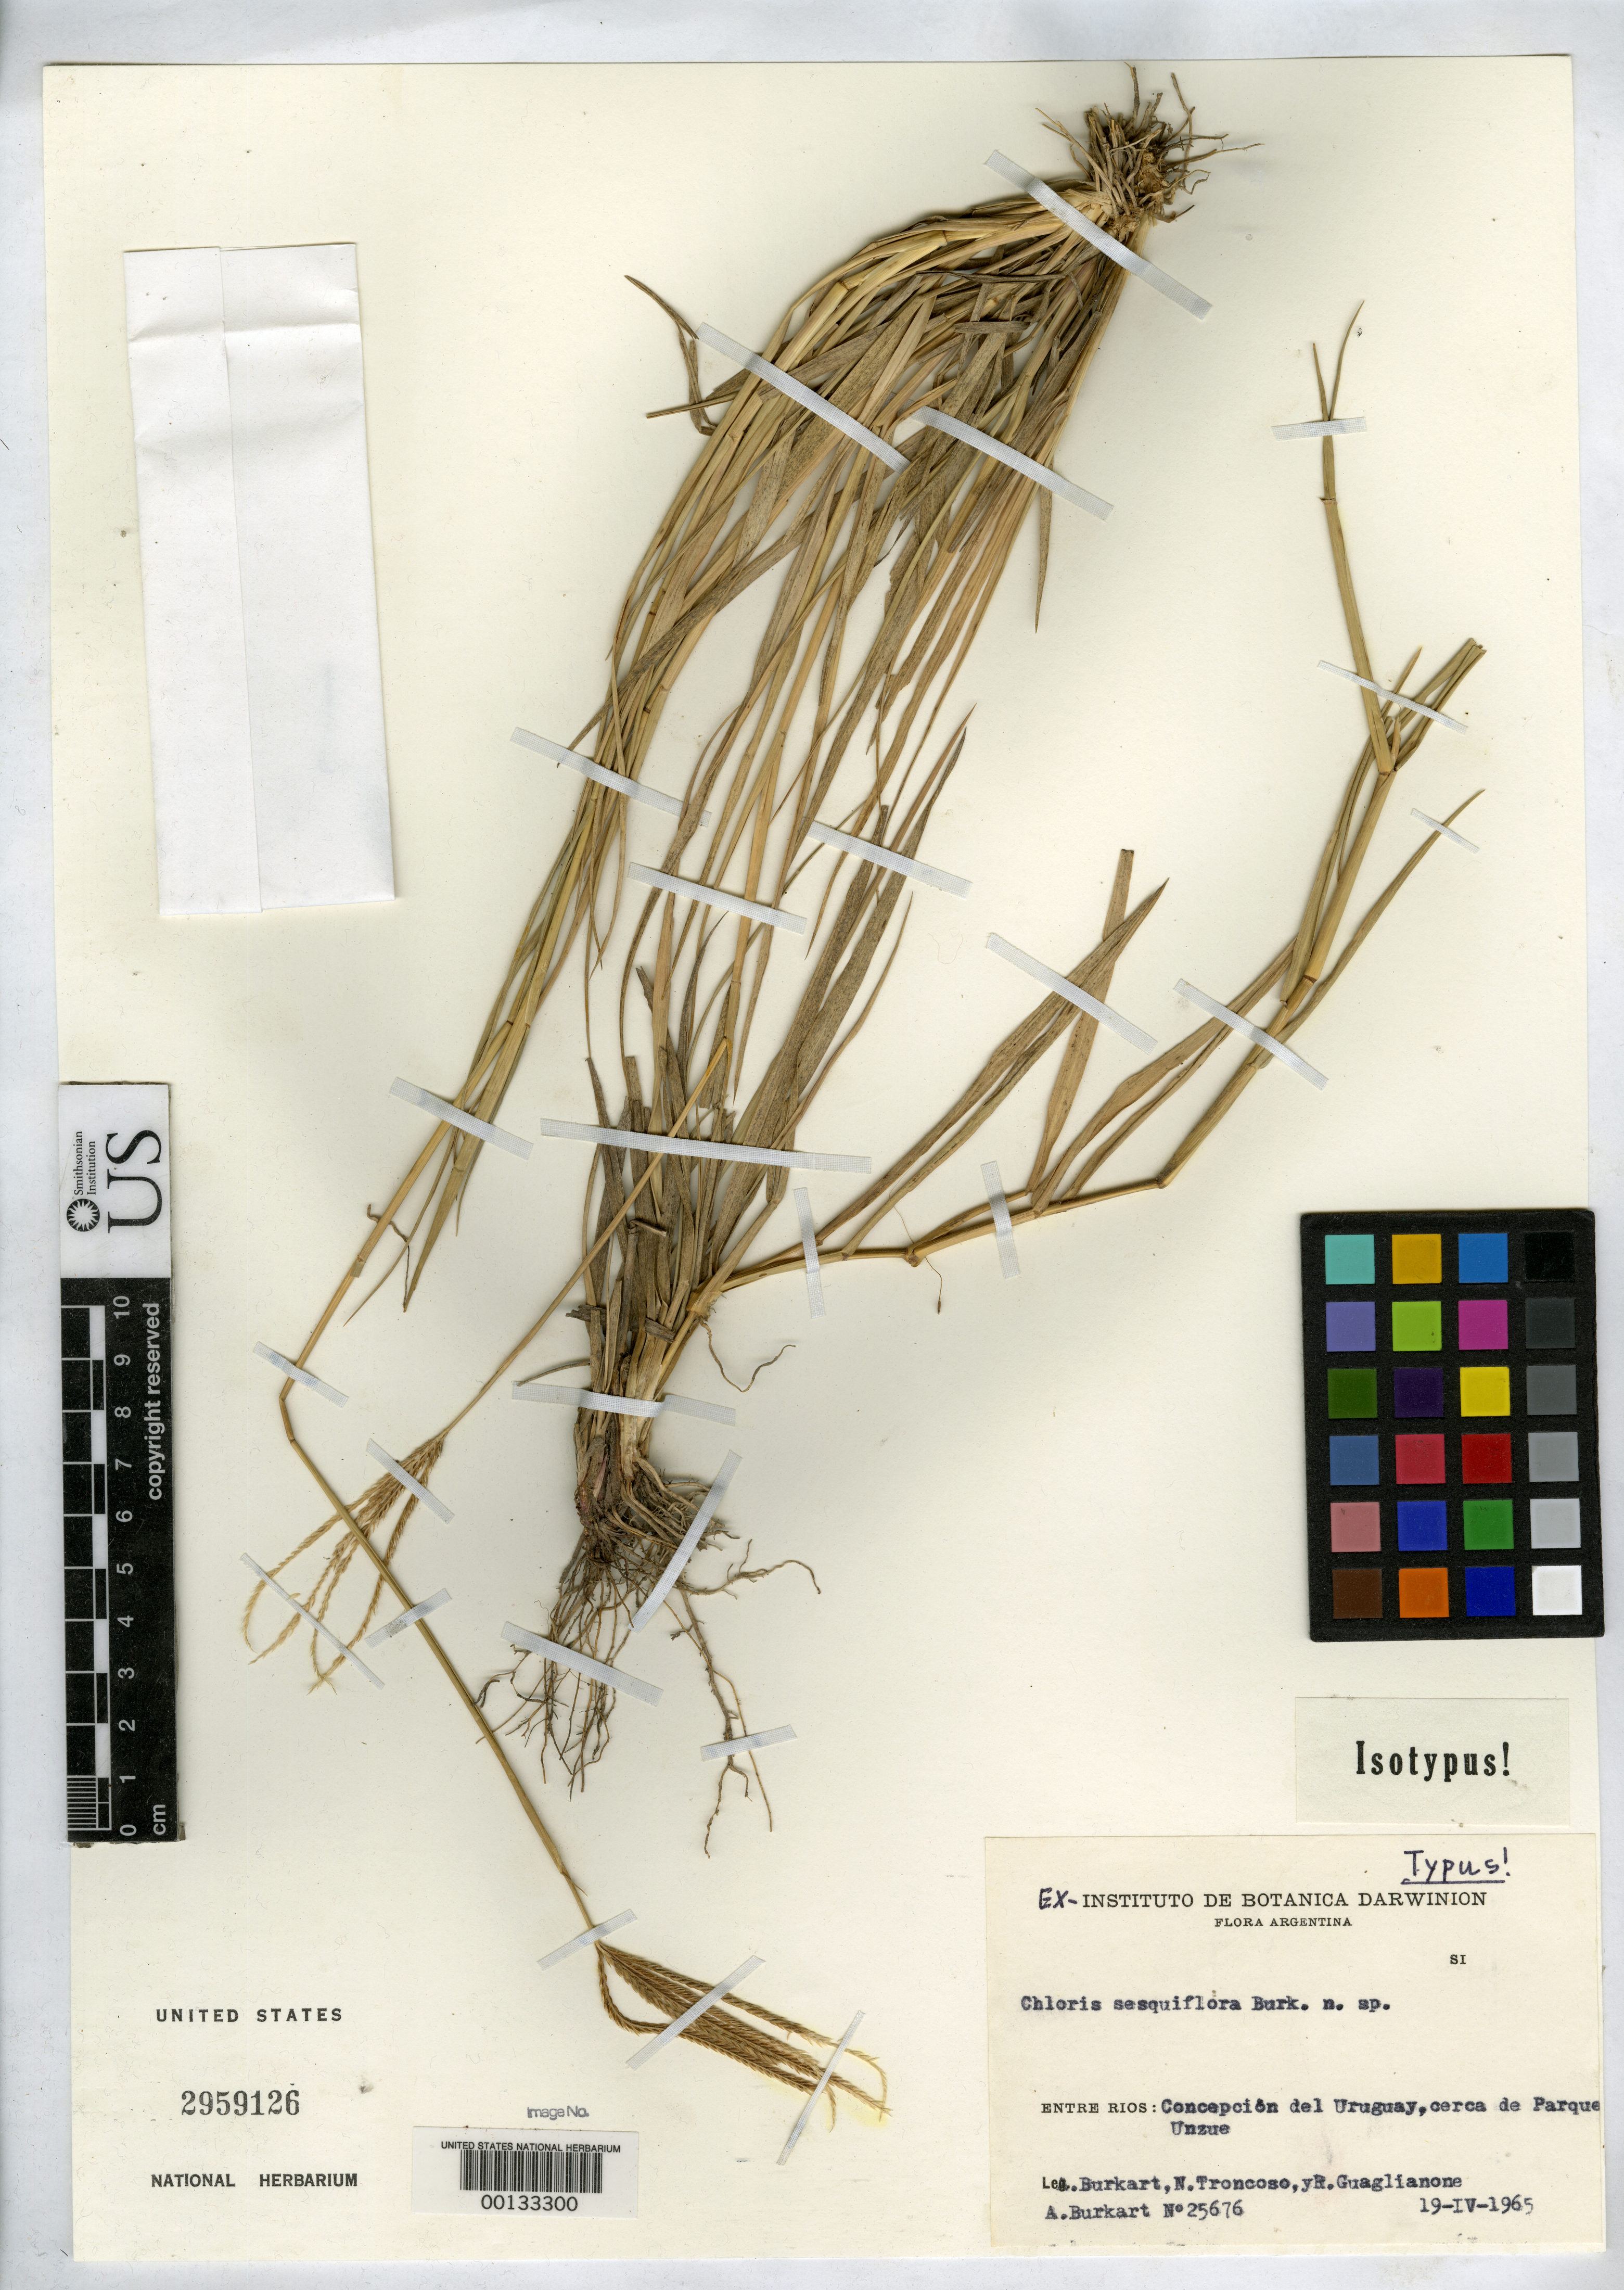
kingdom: Plantae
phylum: Tracheophyta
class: Liliopsida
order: Poales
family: Poaceae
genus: Chloris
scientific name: Chloris sesquiflora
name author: Burkart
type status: Isotype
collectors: A. E. Burkart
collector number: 25676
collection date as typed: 19 Apr 1965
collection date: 1965-04-19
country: Argentina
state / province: Entre Ríos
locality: Concepcion del Uraguay Cerca de Parque-Unzue.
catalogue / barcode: US 2959126